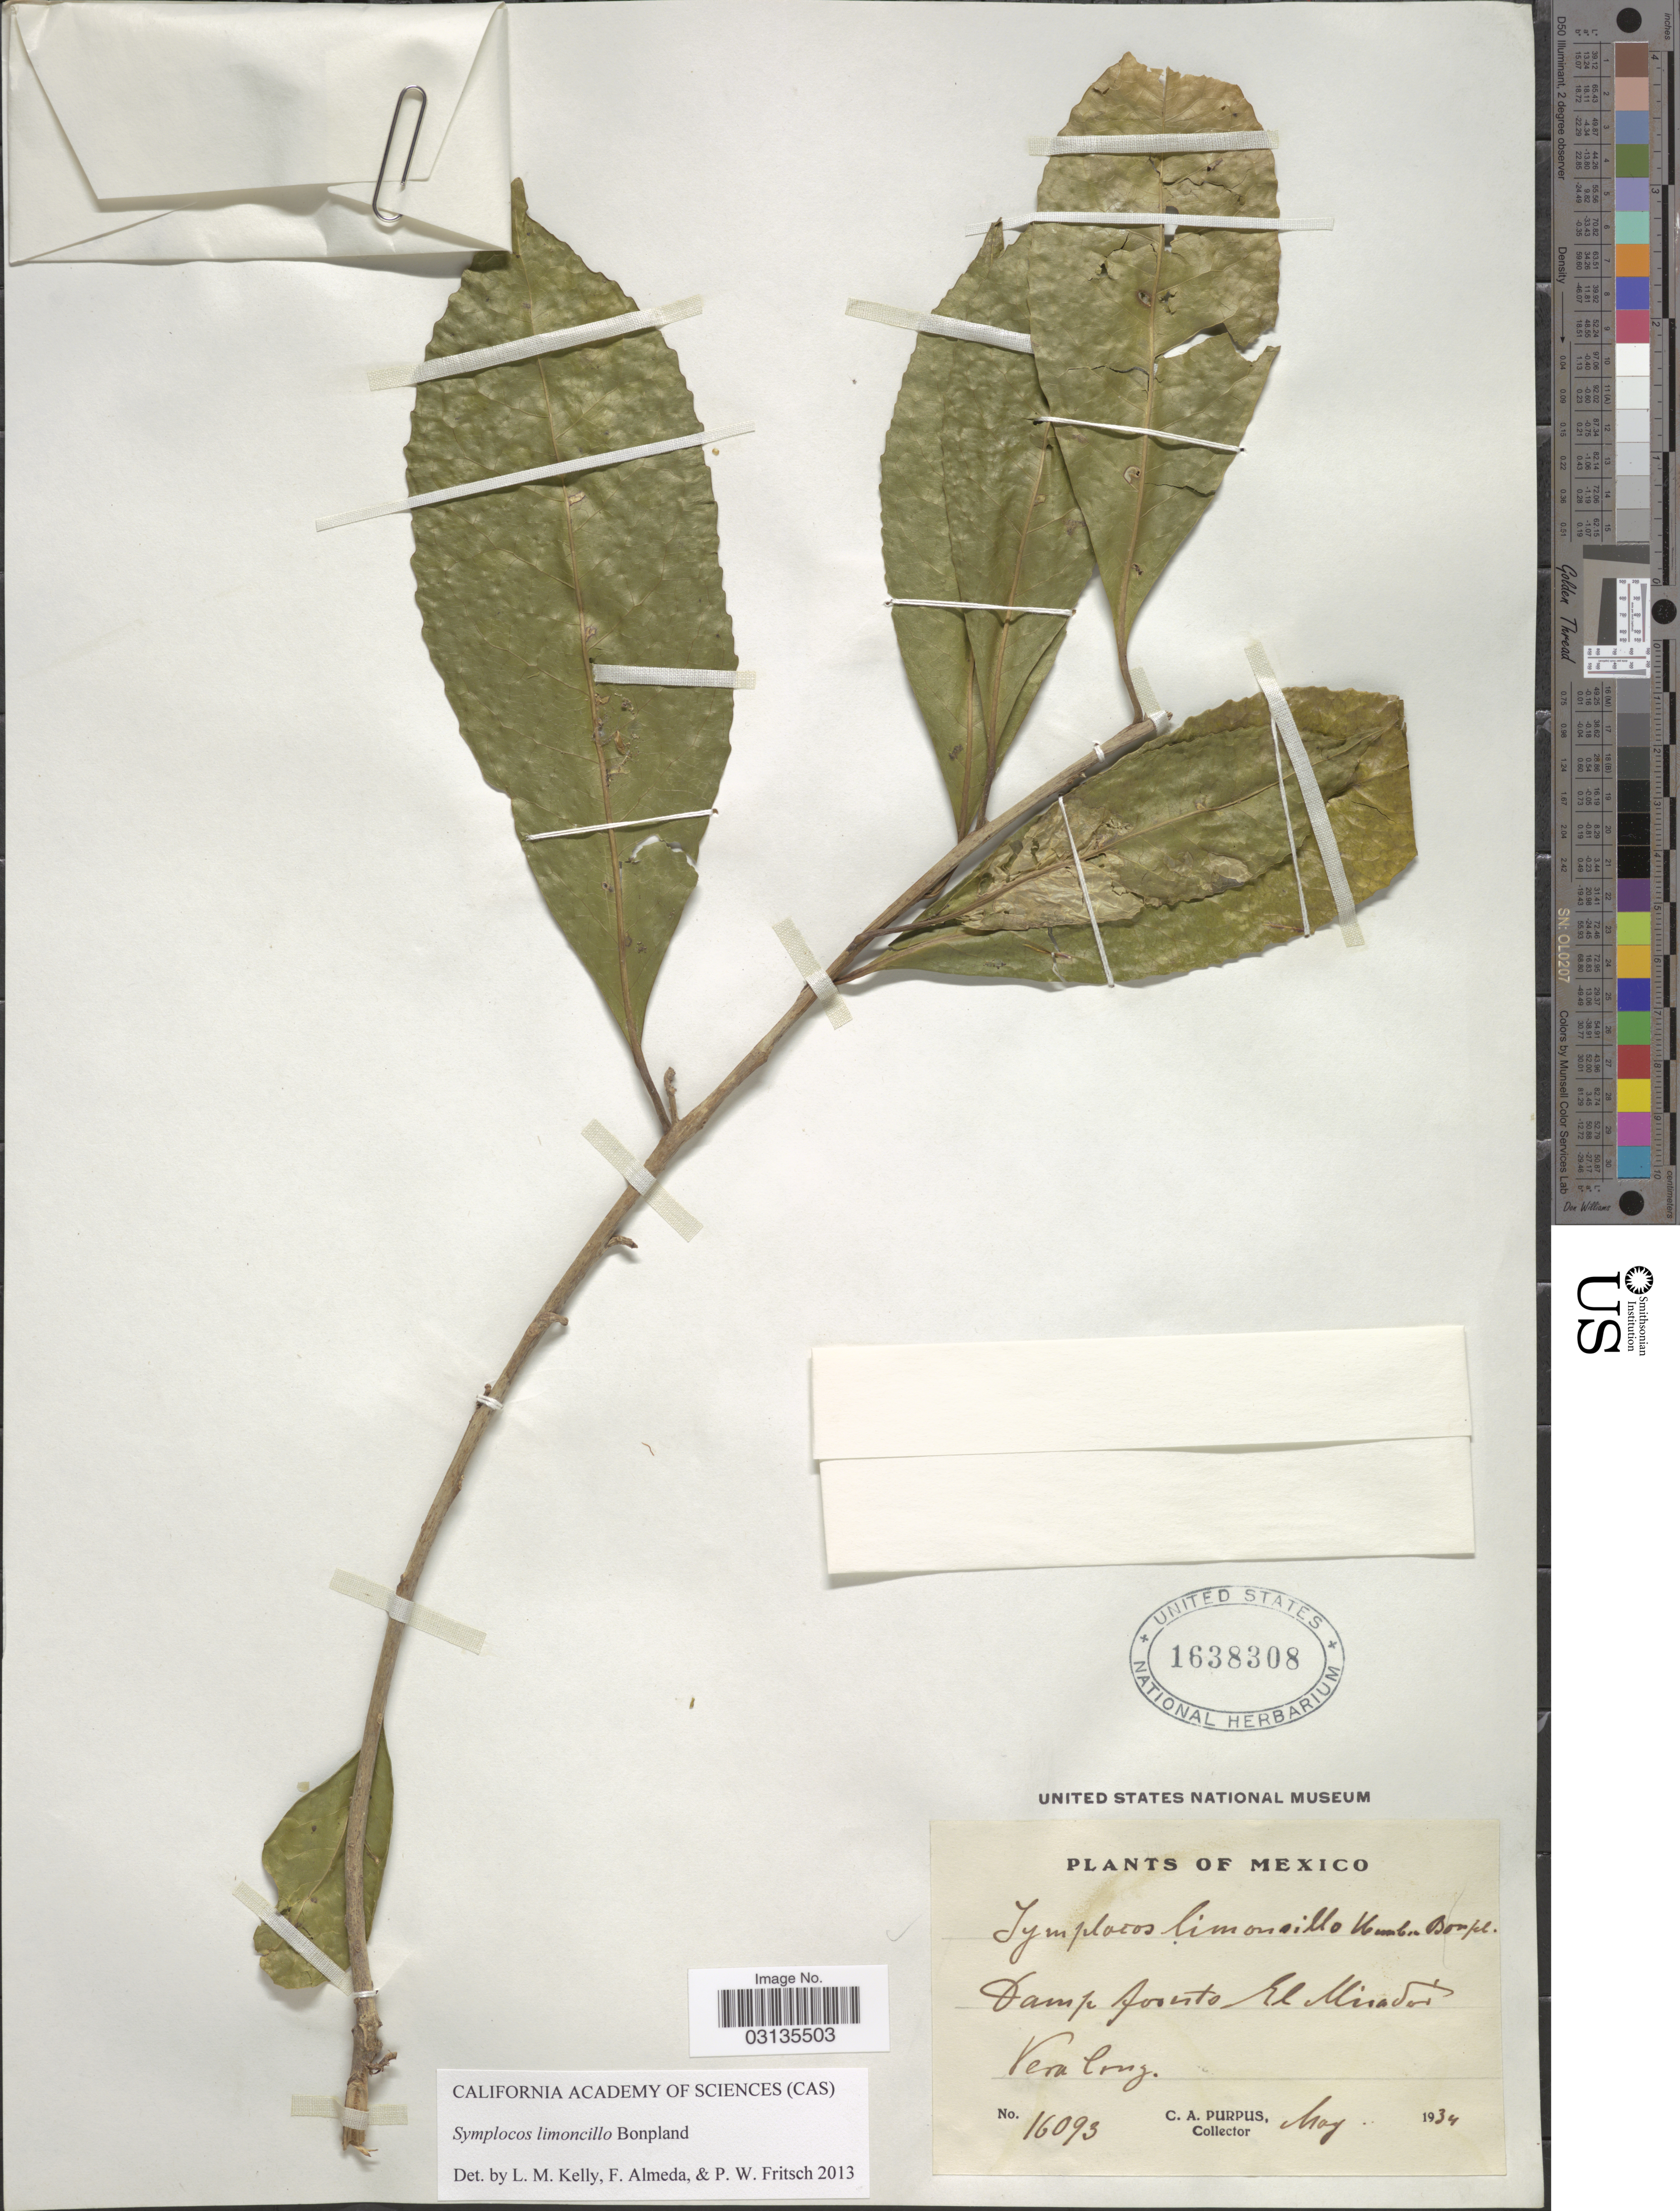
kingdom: Plantae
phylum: Tracheophyta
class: Magnoliopsida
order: Ericales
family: Symplocaceae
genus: Symplocos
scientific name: Symplocos limoncillo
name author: Bonpl.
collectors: C. A. Purpus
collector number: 16093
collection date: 1934-05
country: Mexico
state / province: Veracruz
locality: El Mirador. Vera Cruz.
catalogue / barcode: US 1638308